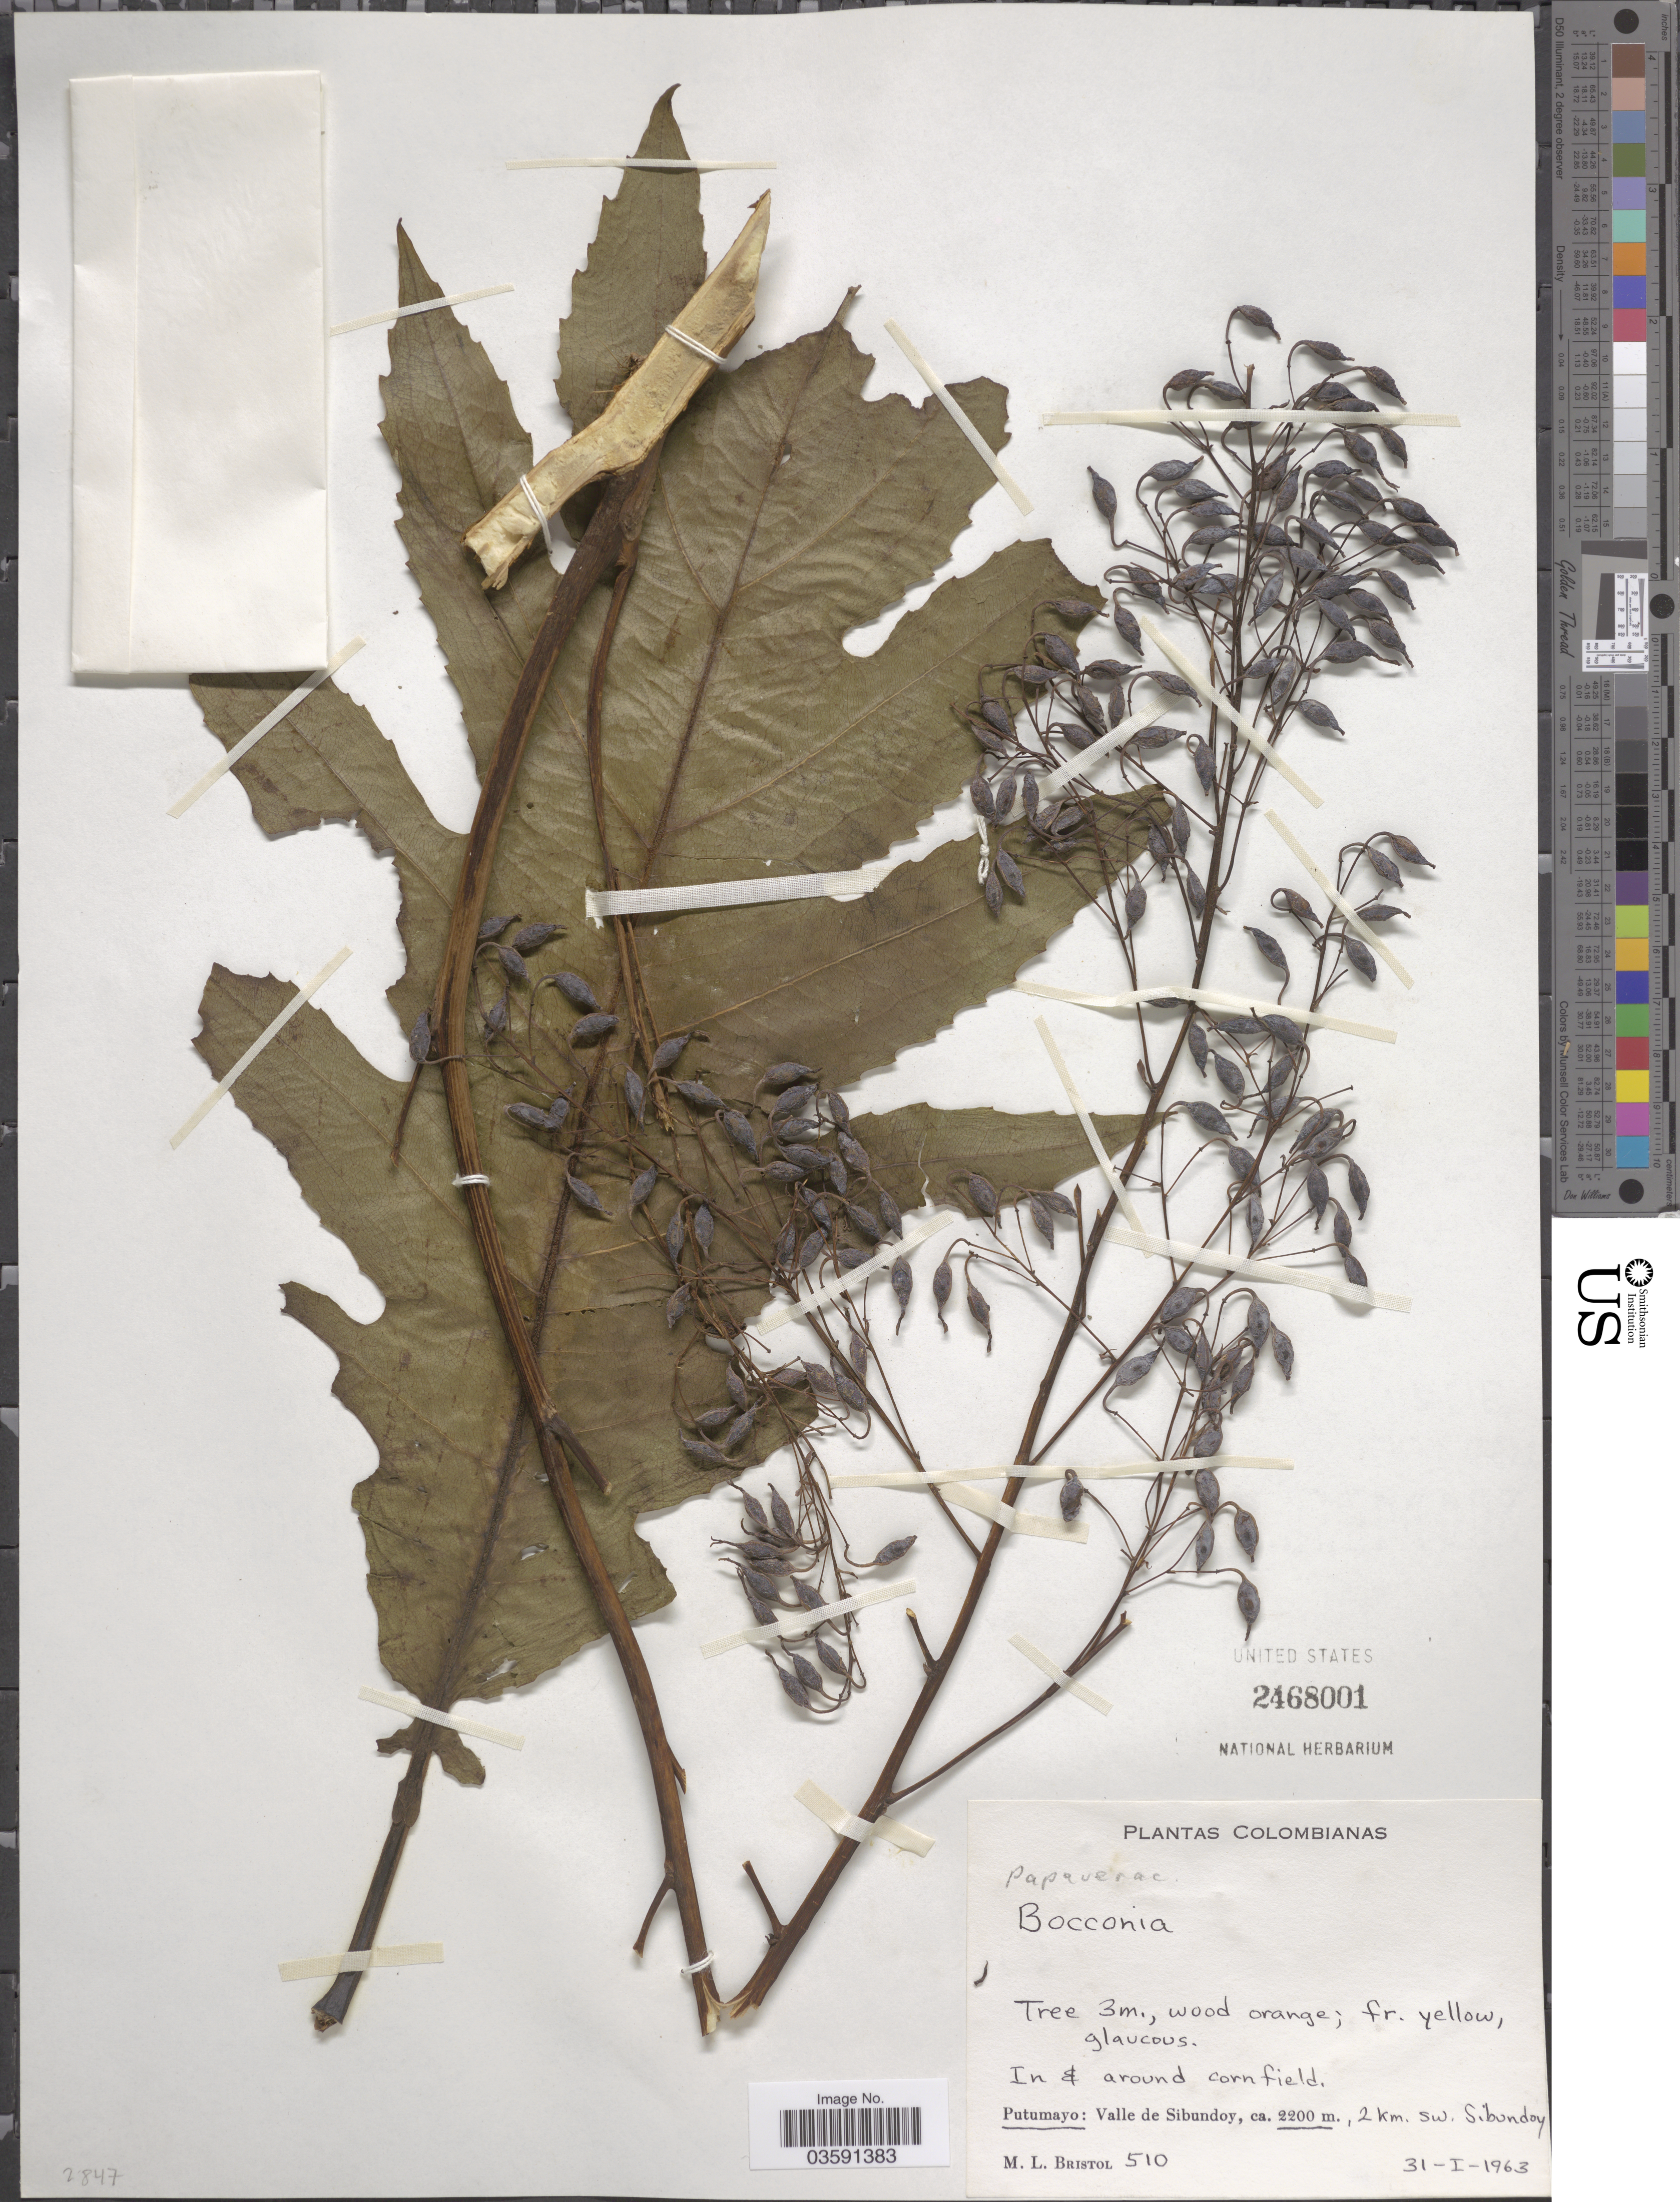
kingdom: Plantae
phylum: Tracheophyta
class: Magnoliopsida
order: Ranunculales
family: Papaveraceae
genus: Bocconia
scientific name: Bocconia sp.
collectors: M. L. Bristol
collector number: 510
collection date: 1963-01-31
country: Colombia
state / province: Putumayo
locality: In & around corn field. Valle de Sibundoy, 2 km. SW. Sibundoy.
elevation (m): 2200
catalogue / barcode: US 2468001